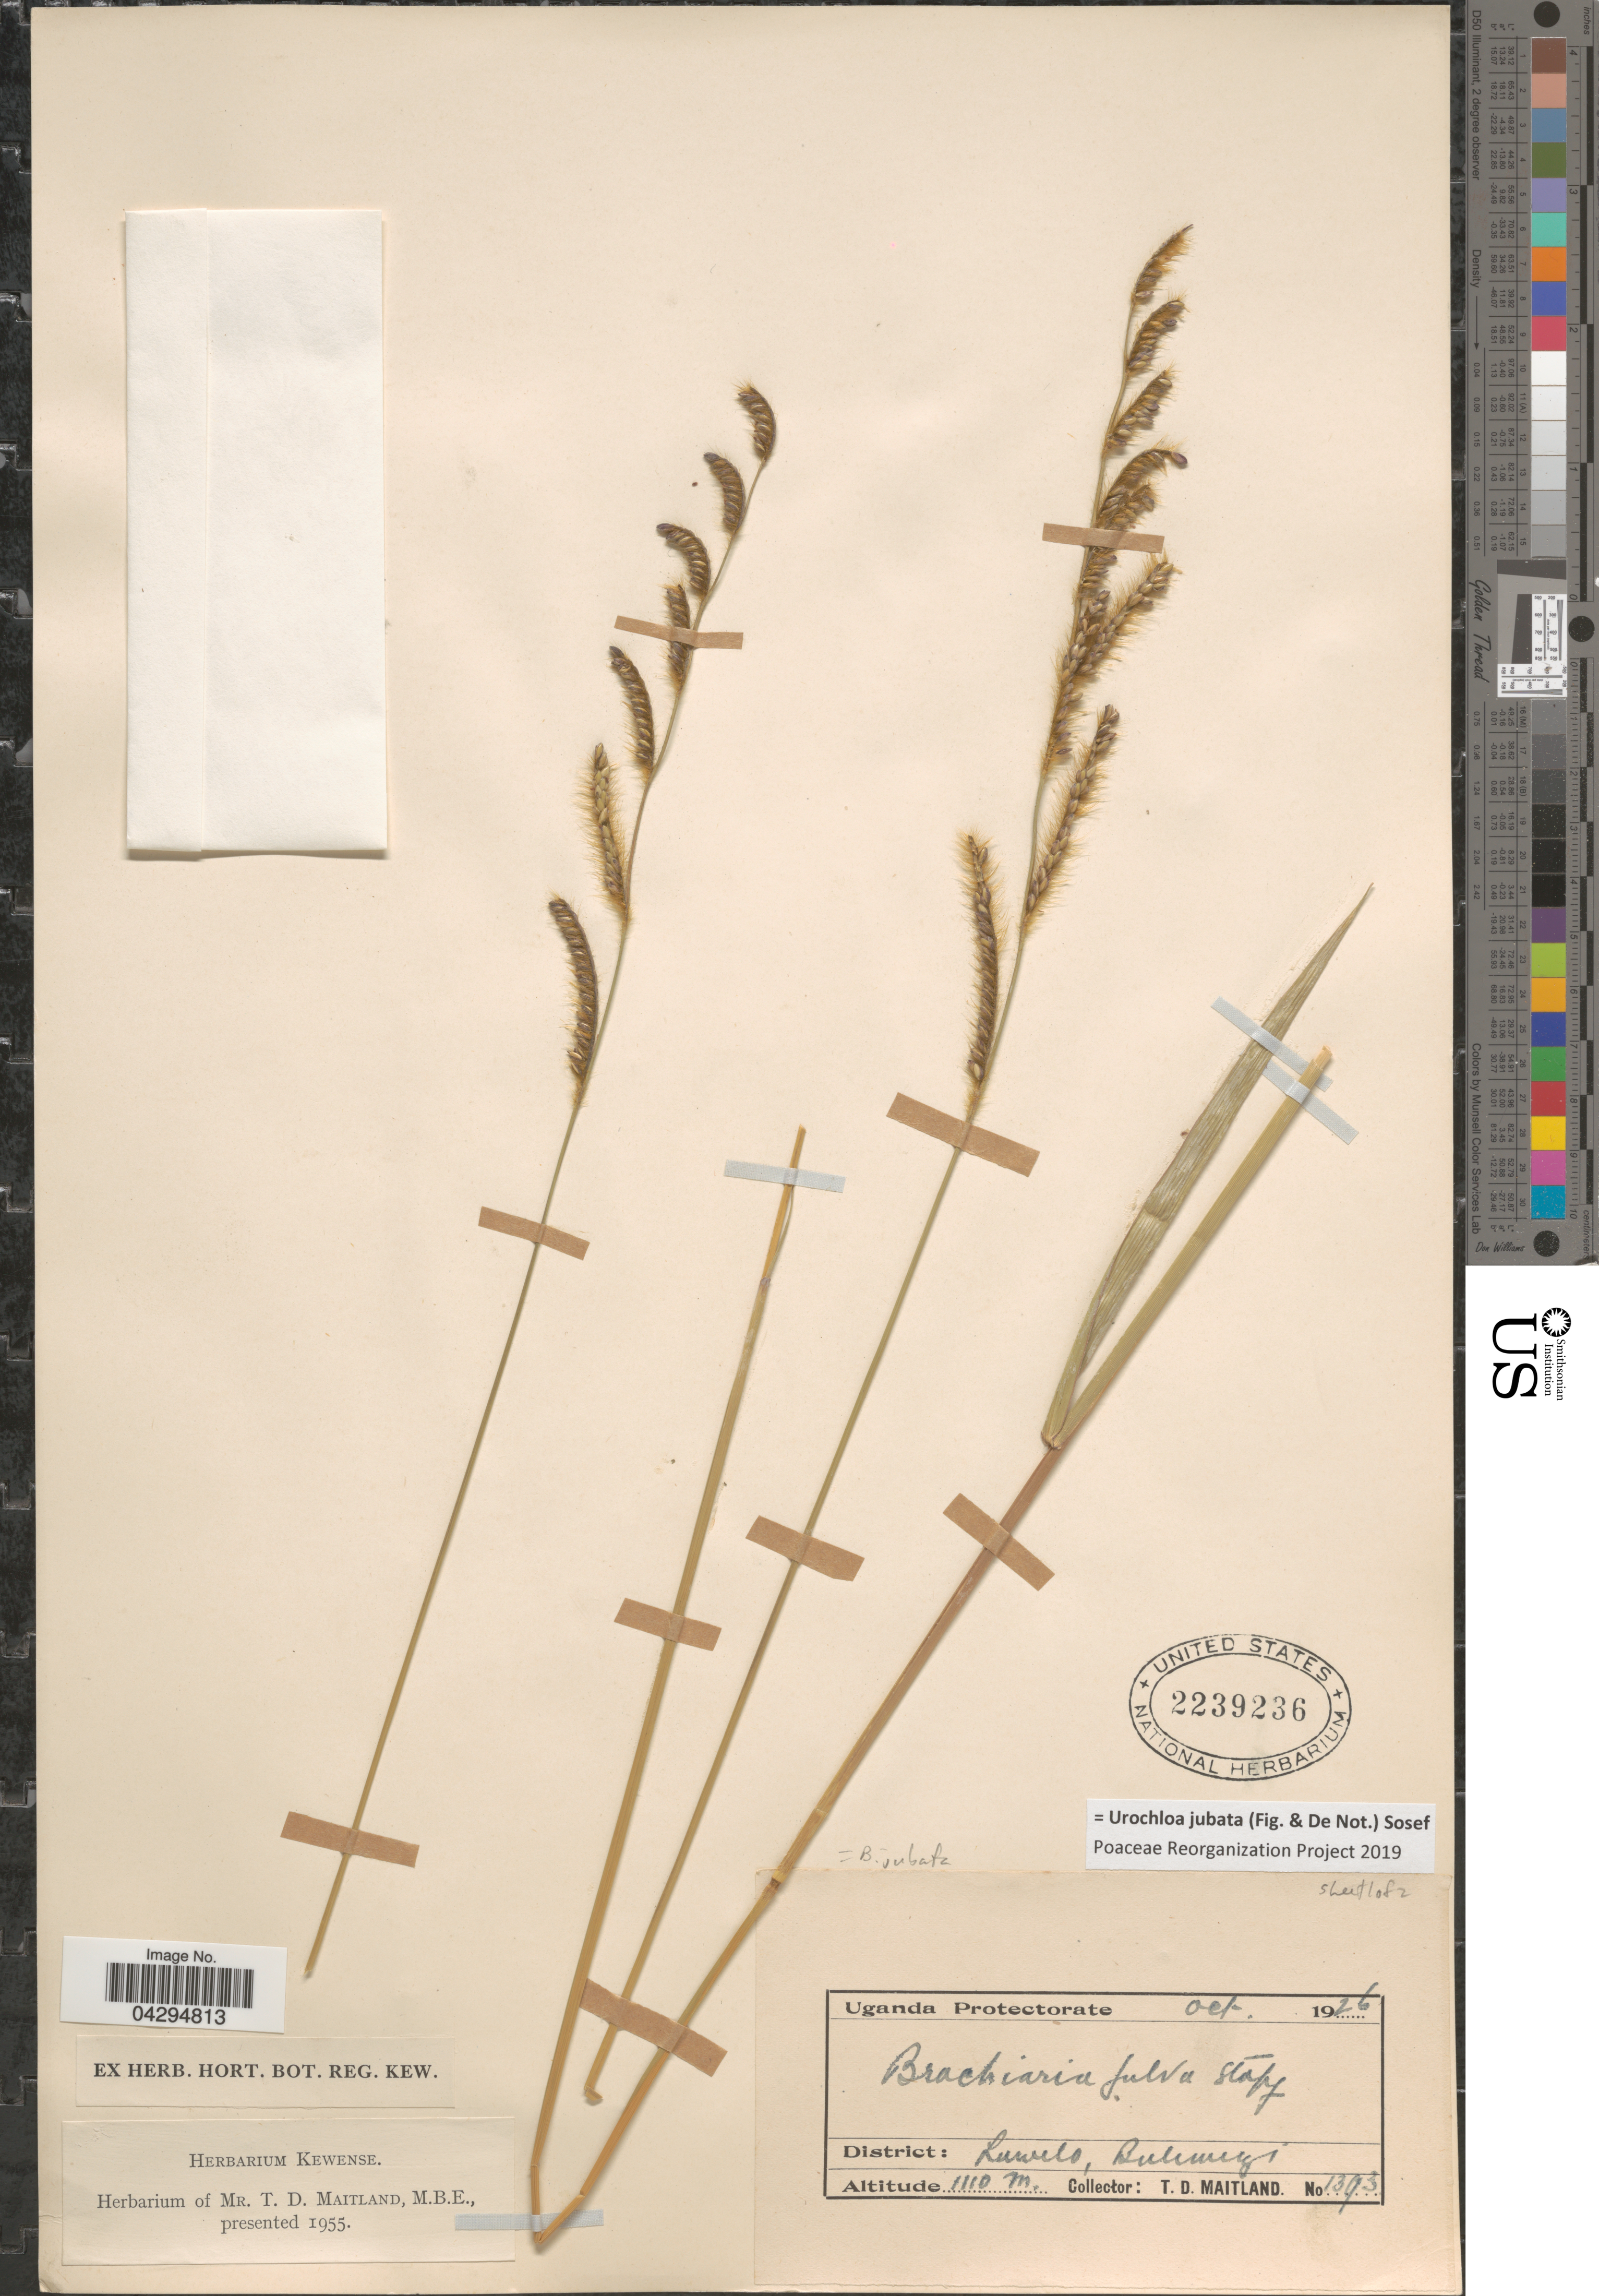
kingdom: Plantae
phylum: Tracheophyta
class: Liliopsida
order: Poales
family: Poaceae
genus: Urochloa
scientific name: Urochloa jubata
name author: (Fig. & De Not.) Sosef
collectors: T. Maitland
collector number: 1393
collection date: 1926-10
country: Uganda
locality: Uganda Protectorate. District: Luwelo, Bulemezi.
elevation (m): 1110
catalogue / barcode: US 2239236